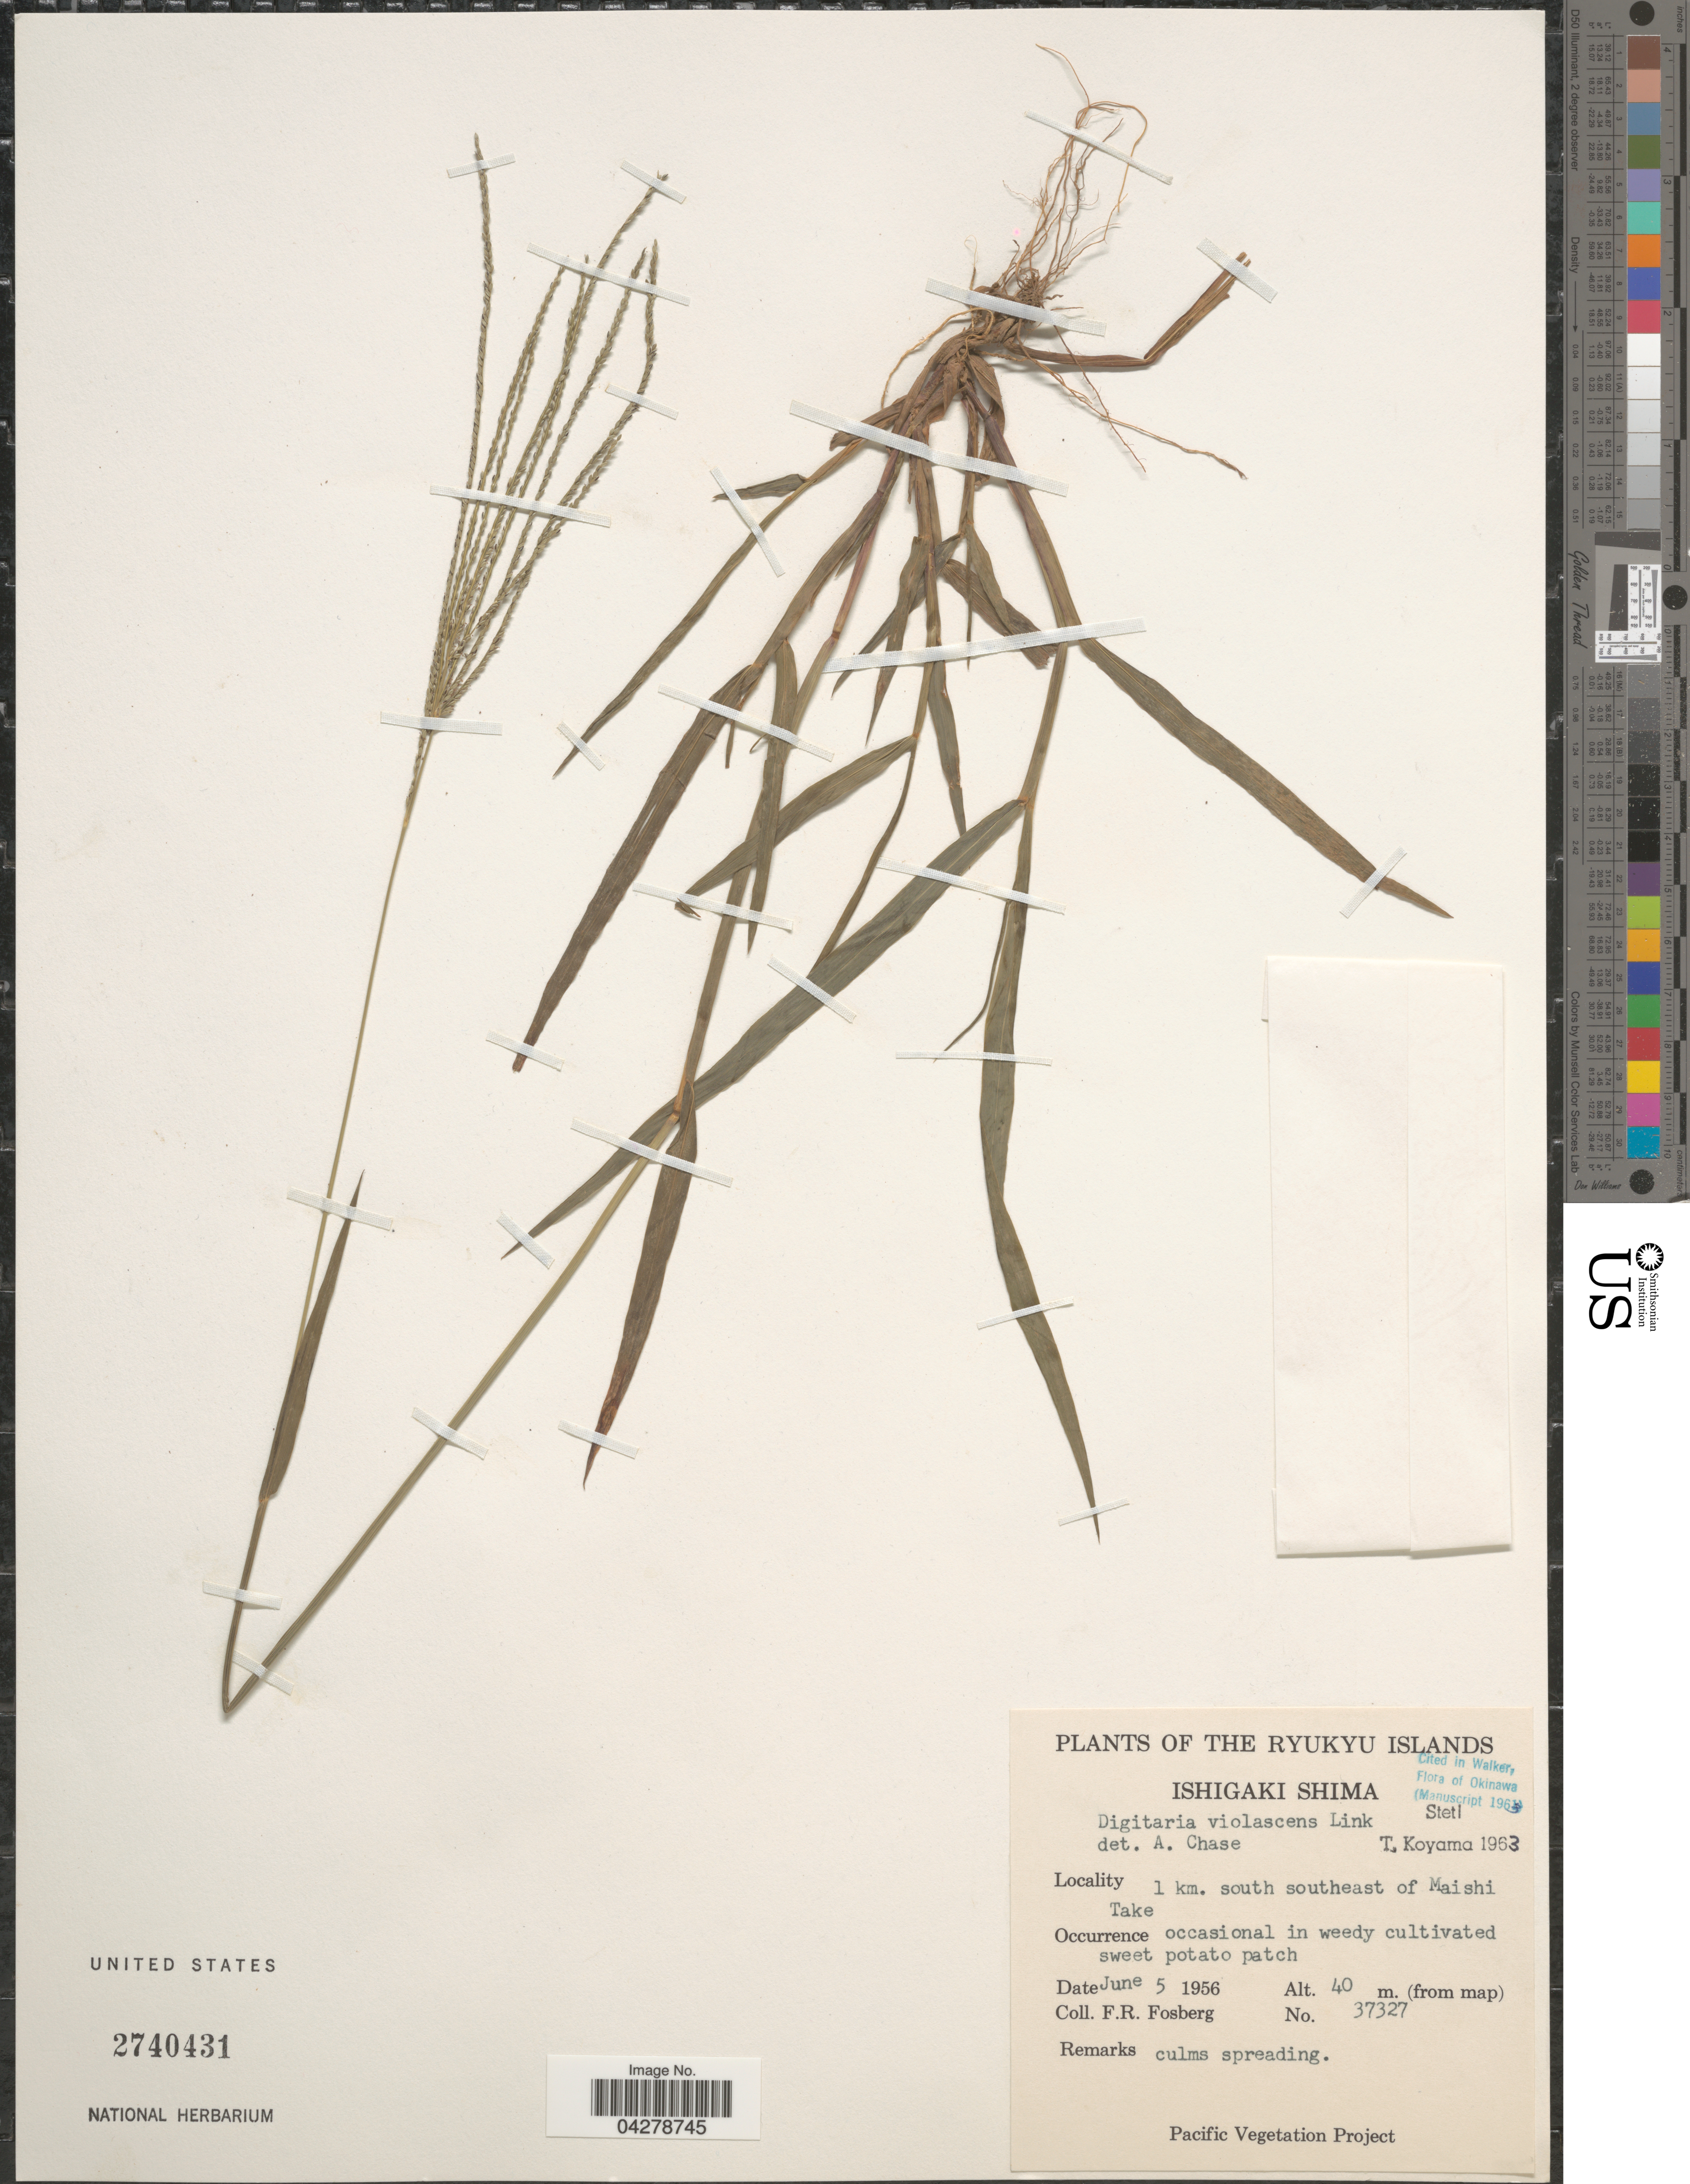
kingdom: Plantae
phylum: Tracheophyta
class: Liliopsida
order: Poales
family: Poaceae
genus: Digitaria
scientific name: Digitaria violascens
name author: Link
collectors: F. R. Fosberg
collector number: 37327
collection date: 1956-06-05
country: Japan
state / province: Okinawa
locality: The Ryukyu Islands. Ishigaki Shima. 1 km. south southeast of Maishi Take.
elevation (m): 40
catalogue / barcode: US 2740431